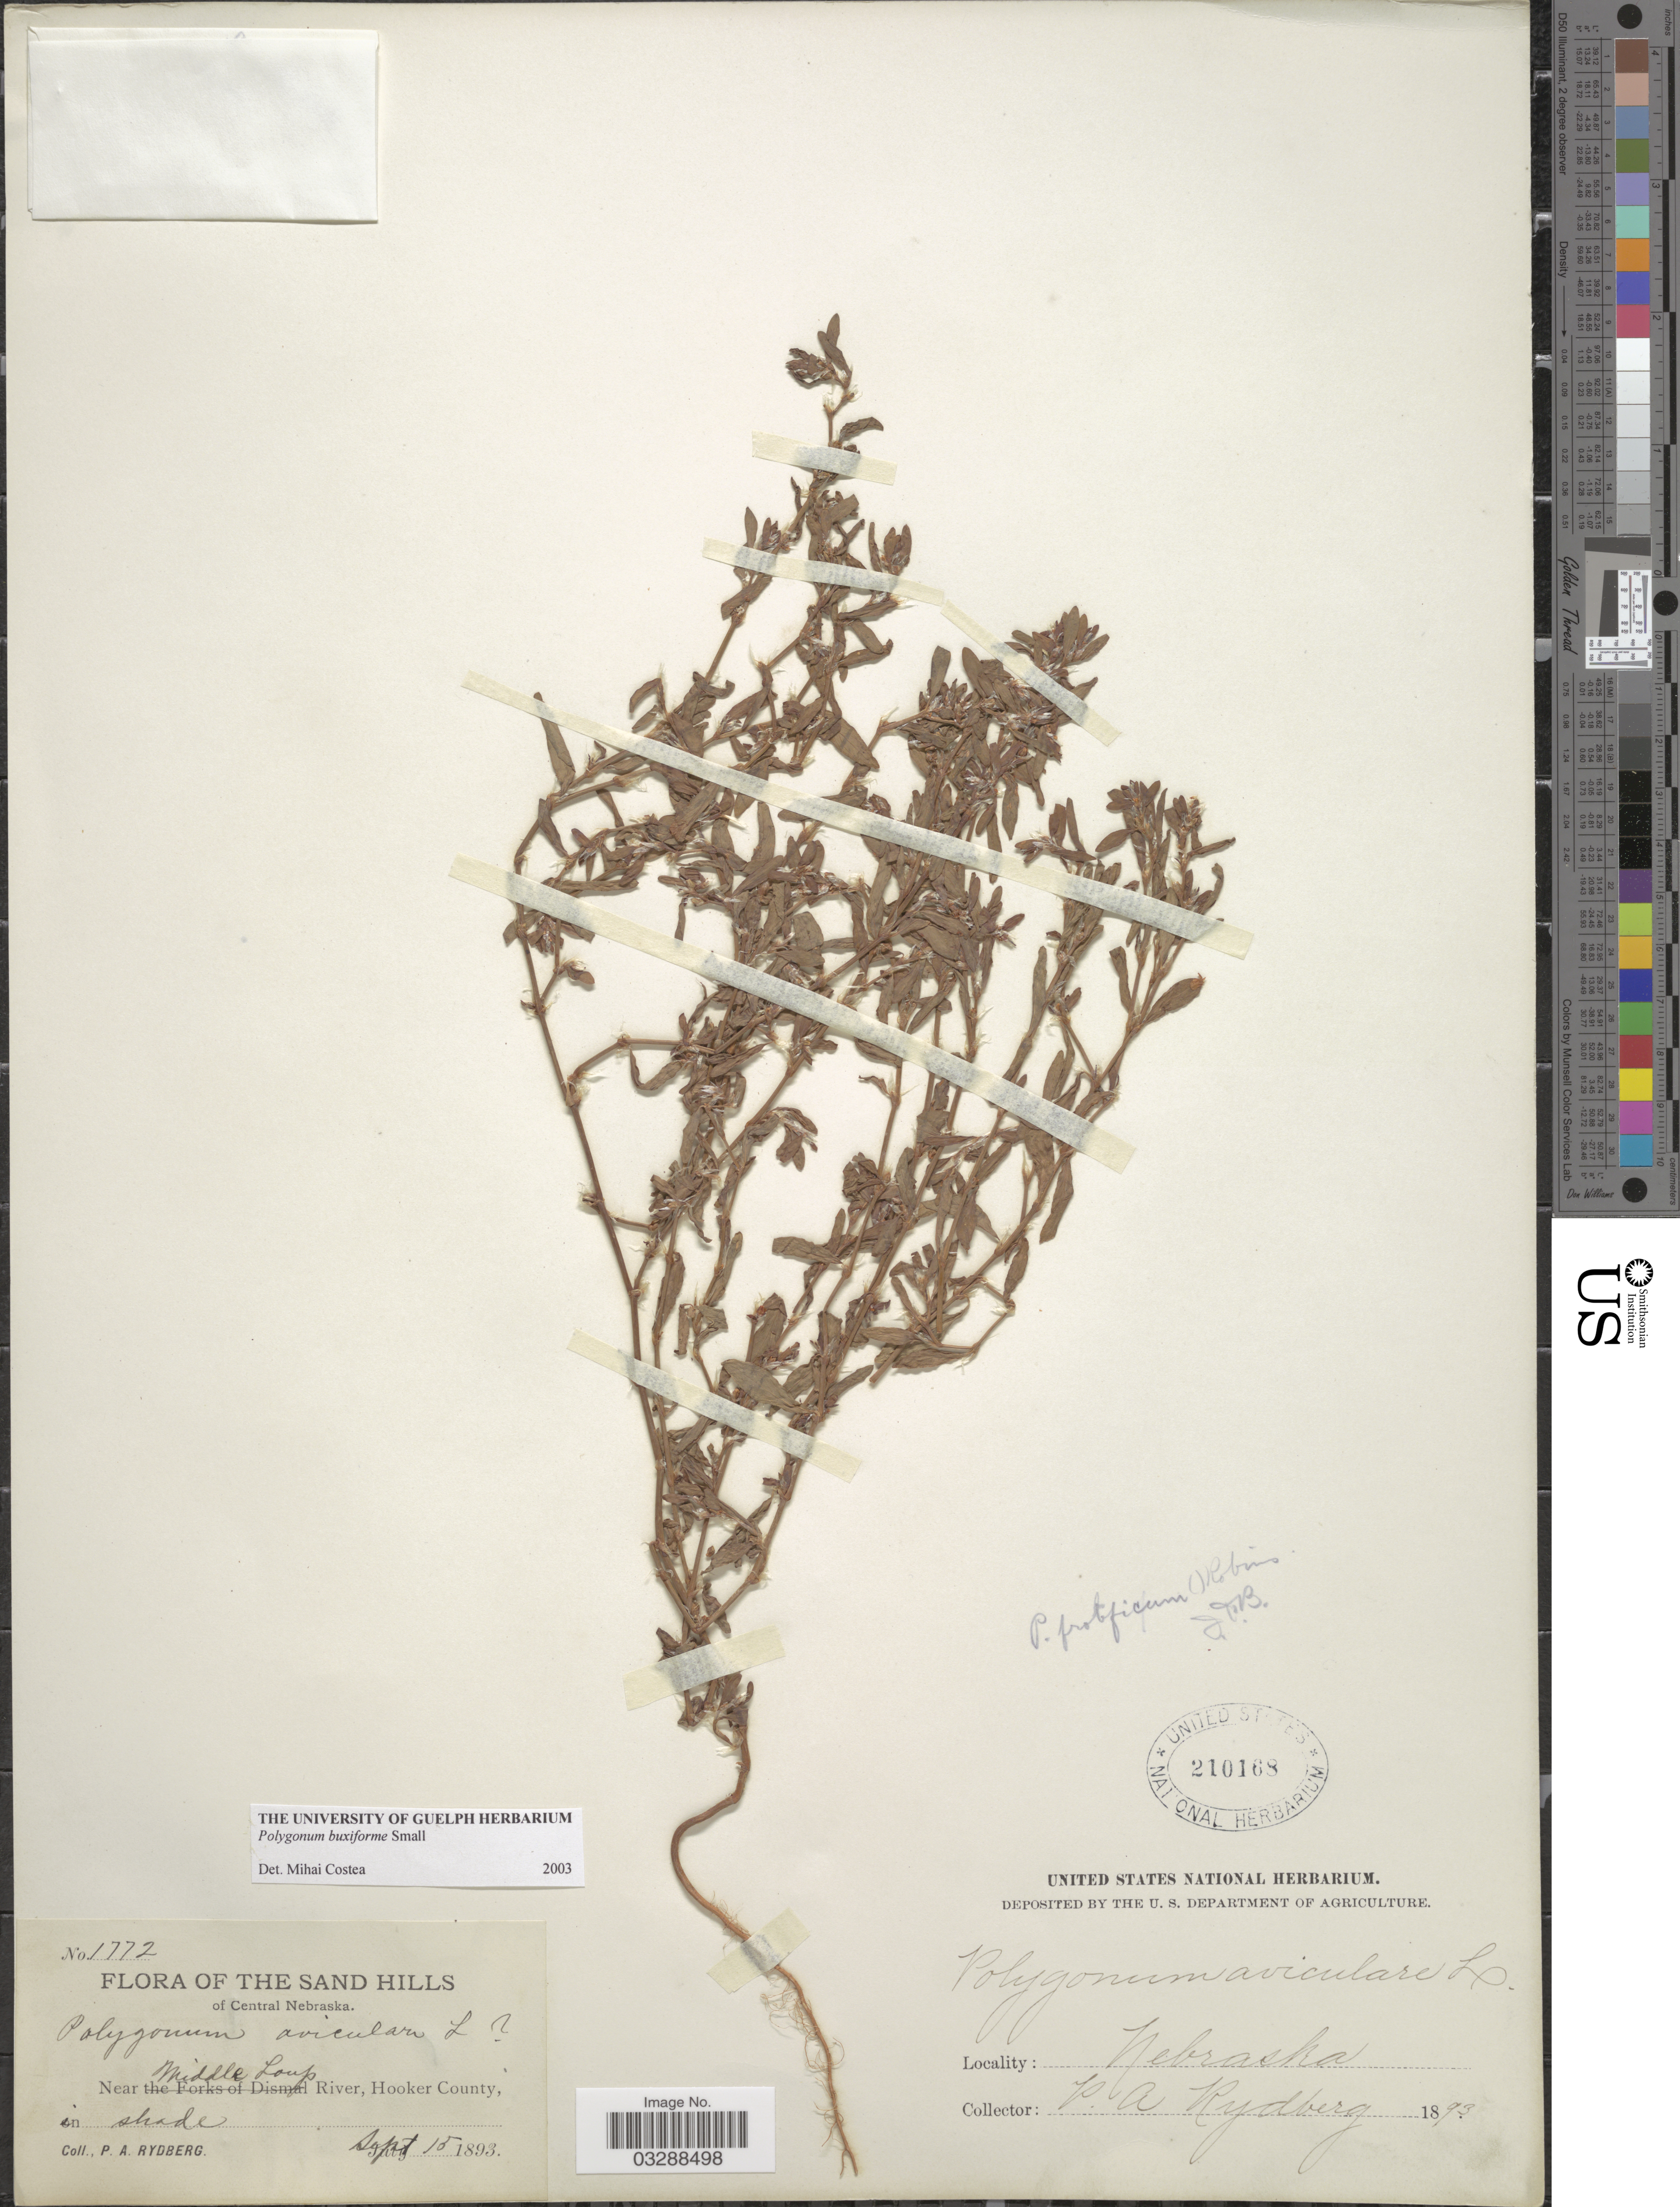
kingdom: Plantae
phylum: Tracheophyta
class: Magnoliopsida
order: Caryophyllales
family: Polygonaceae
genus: Polygonum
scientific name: Polygonum buxiforme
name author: Small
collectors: P. A. Rydberg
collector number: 1772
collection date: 1893-09-15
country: United States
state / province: Nebraska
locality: The Sand Hills of Central Nebraska. Near Middle Loup River, Hooker County.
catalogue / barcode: US 210168